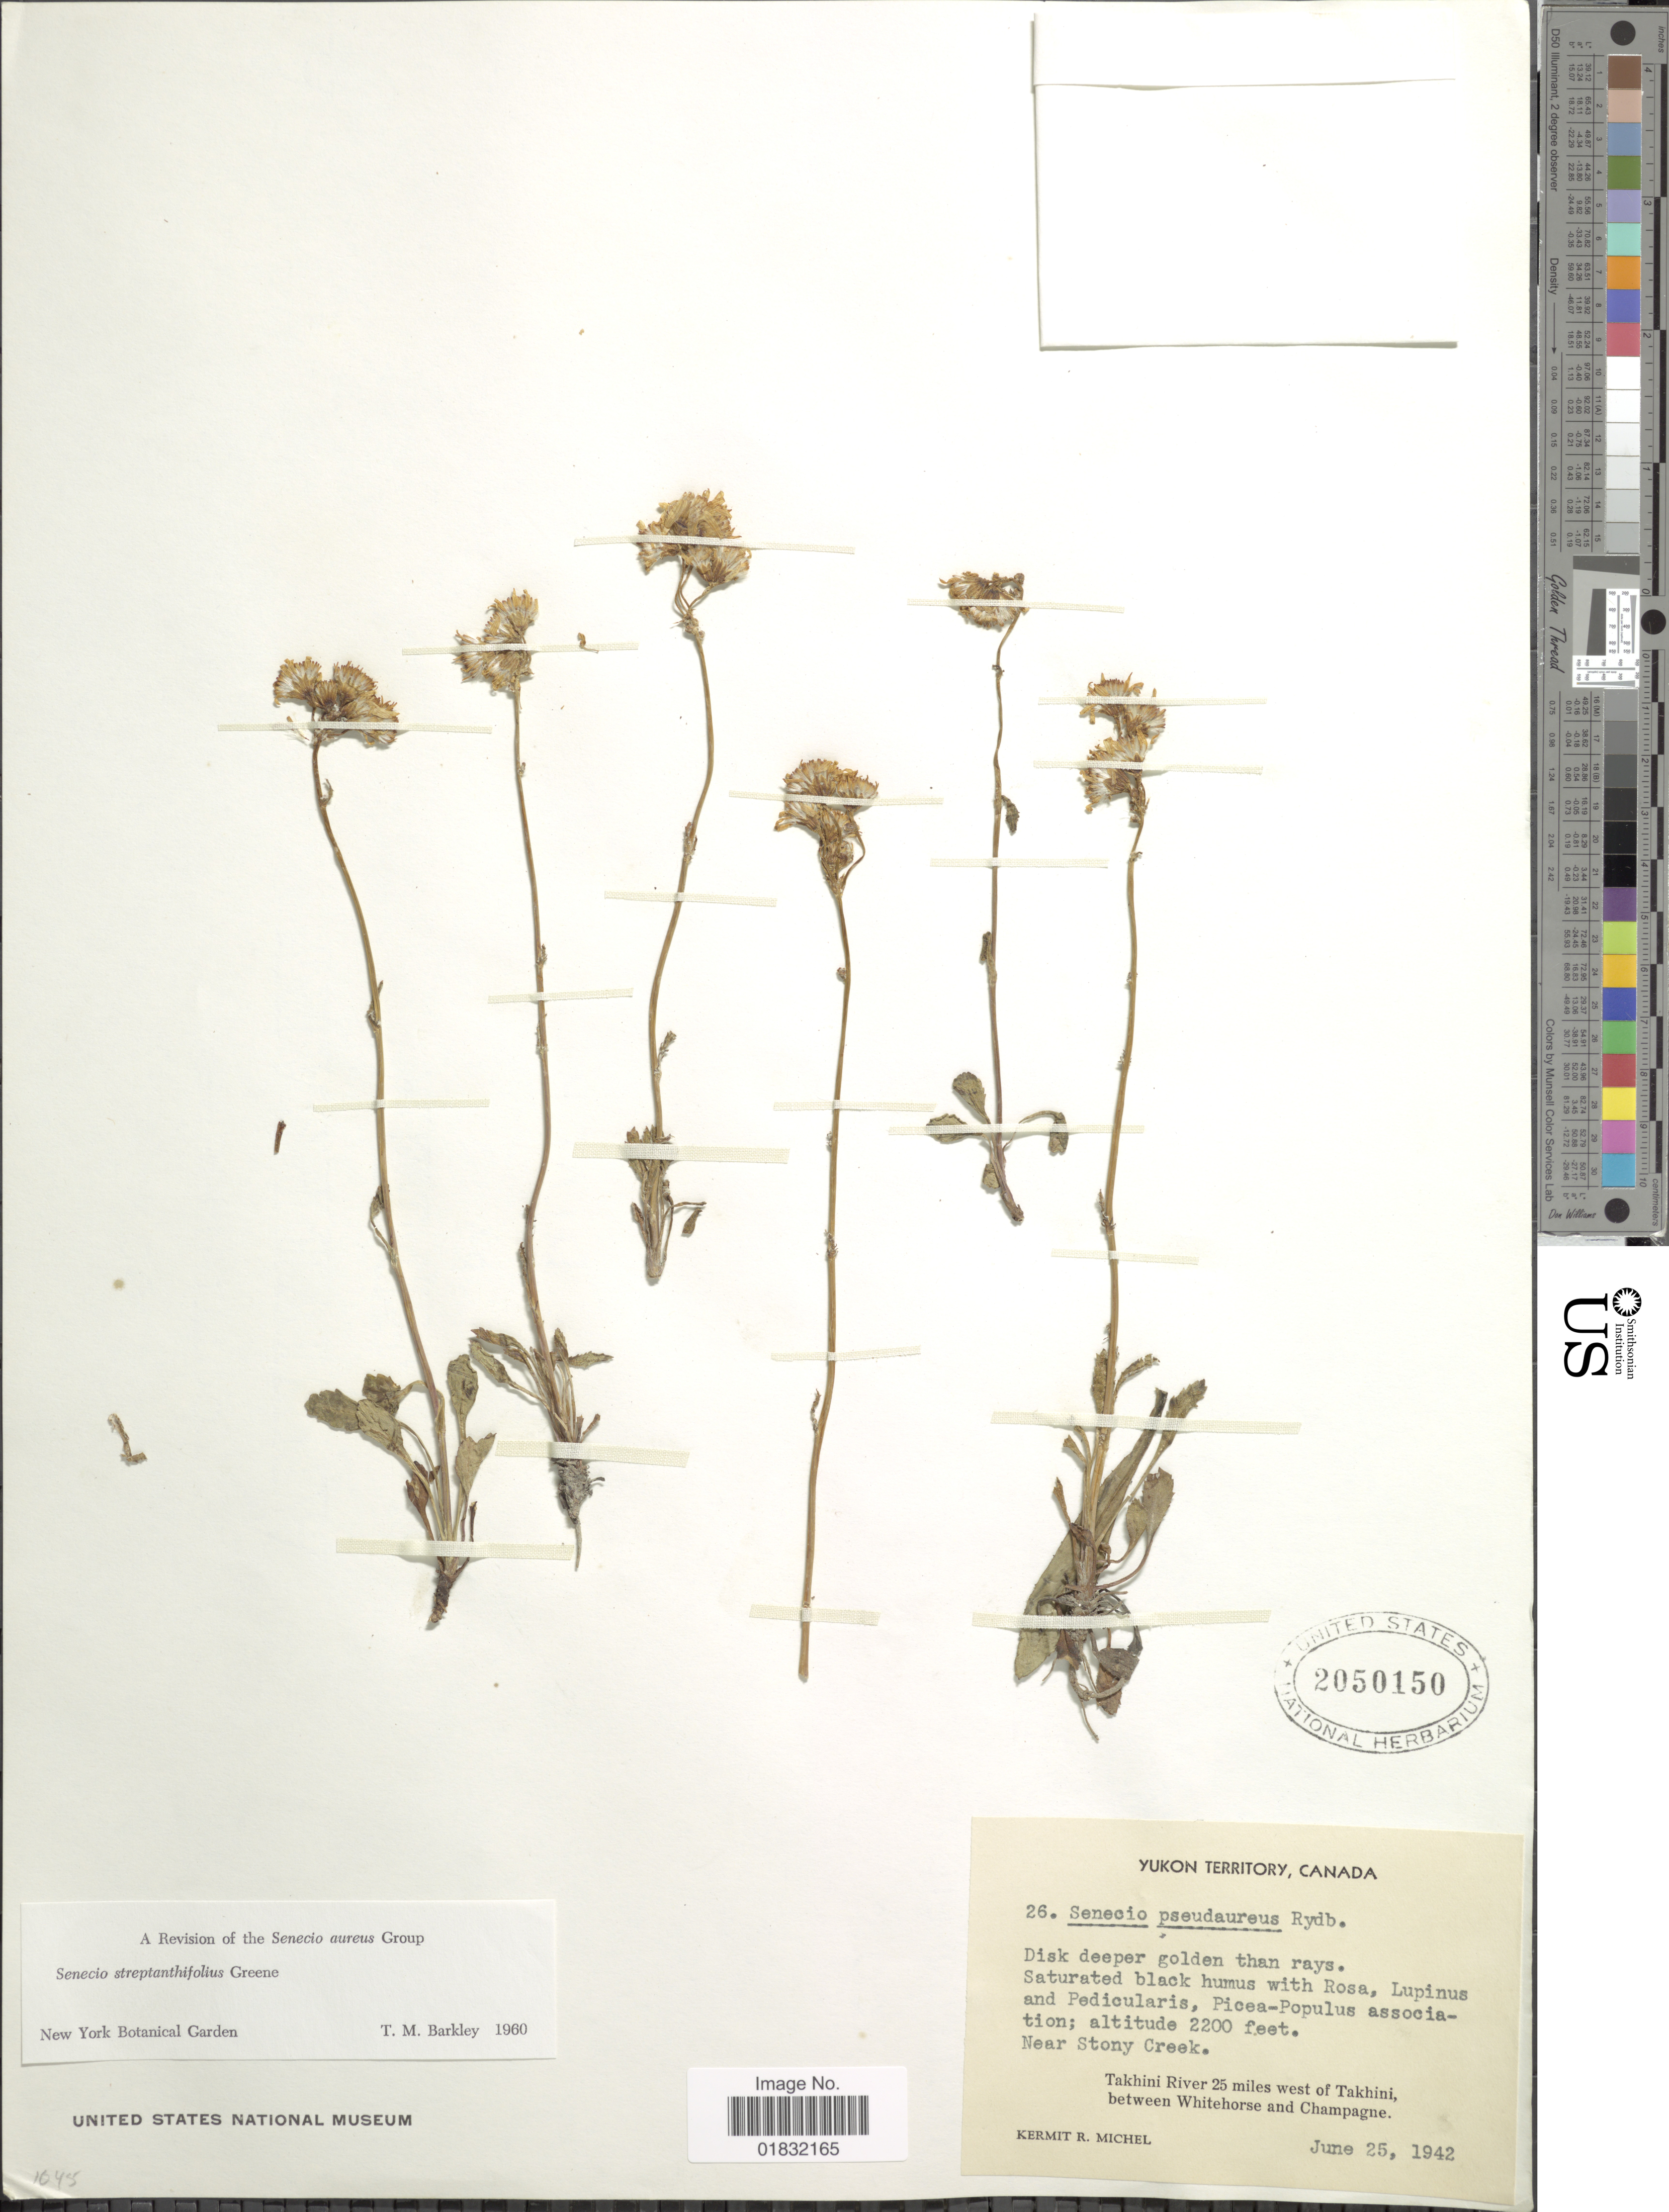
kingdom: Plantae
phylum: Tracheophyta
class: Magnoliopsida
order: Asterales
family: Asteraceae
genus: Packera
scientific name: Packera streptanthifolia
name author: (Greene) W.A. Weber & Á. Löve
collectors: K. Michel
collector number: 26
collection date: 1942-06-25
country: Canada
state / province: Yukon Territory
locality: Near Stony Creek, Takhini River 25 miles west of Takhini, between Whitehorse and Champagne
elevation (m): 671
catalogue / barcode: US 2050150